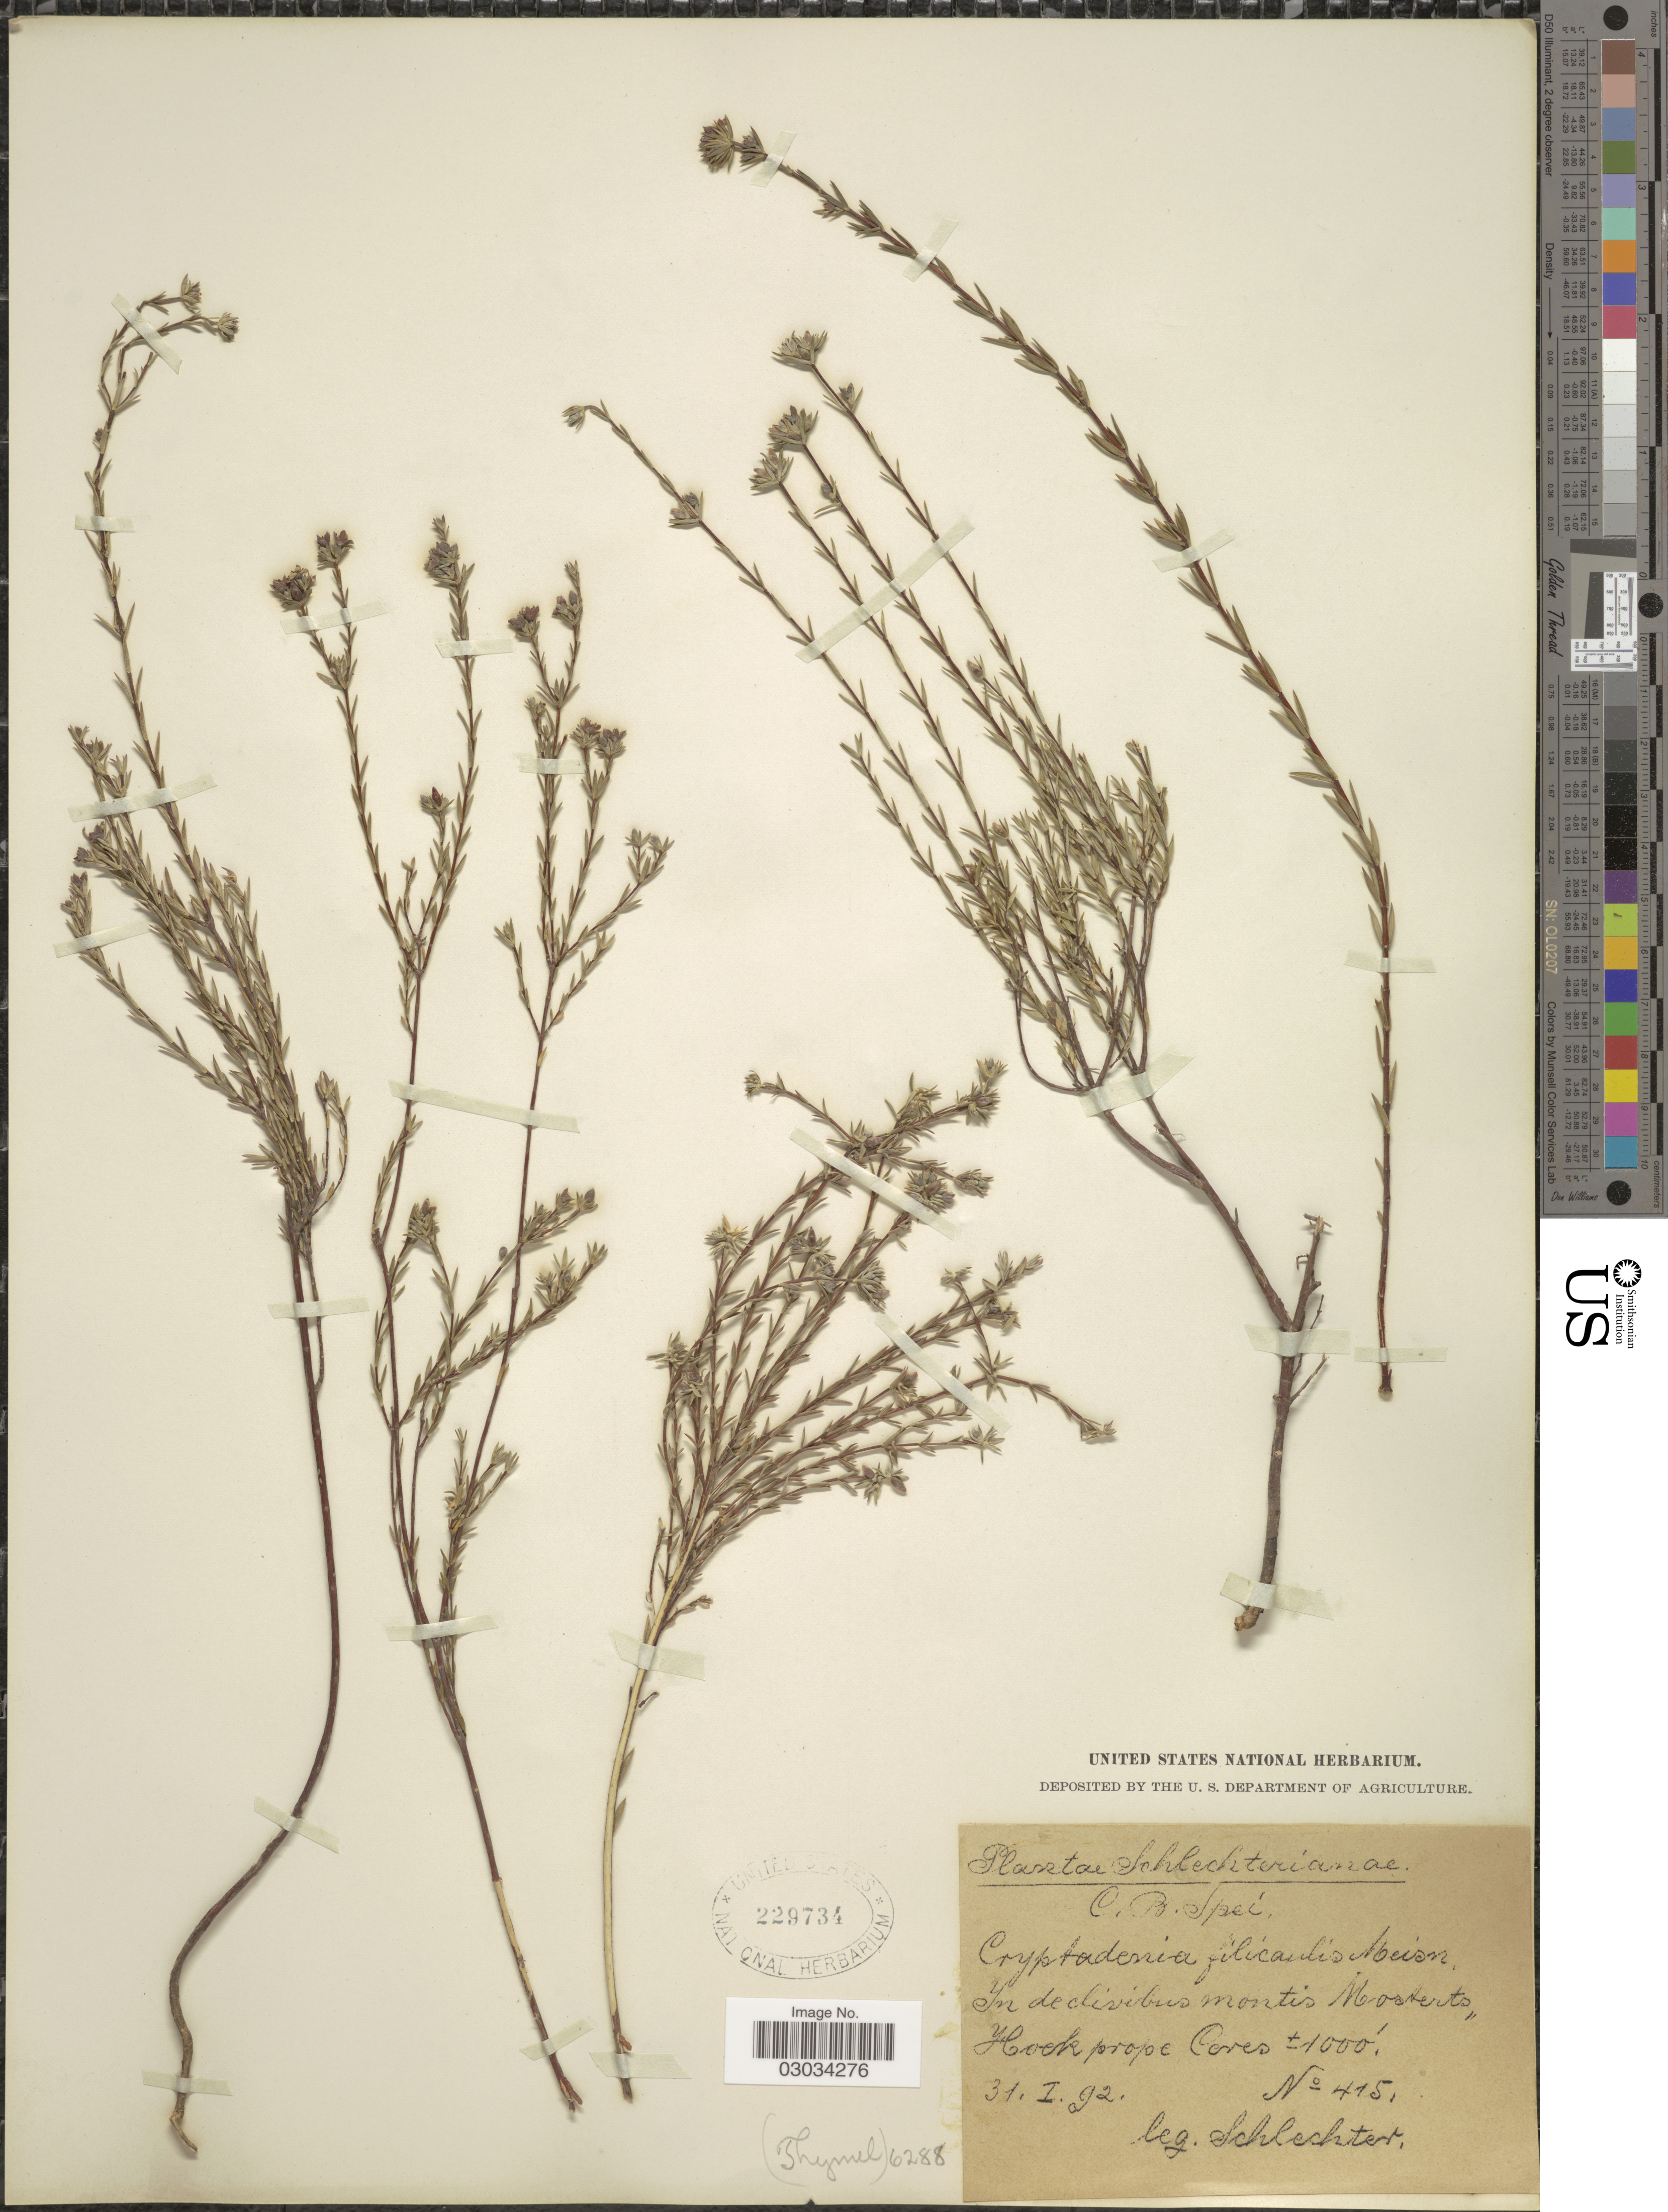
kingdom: Plantae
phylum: Tracheophyta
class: Magnoliopsida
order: Malvales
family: Thymelaeaceae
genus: Lachnaea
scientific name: Lachnaea filicaulis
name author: (Meisn.) Beyers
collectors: Schlechter, --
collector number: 415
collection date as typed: Transcribed d/m/y: 31/1/92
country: South Africa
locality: In declivibus montis Mosterts, Hoek prope Ceres.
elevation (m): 305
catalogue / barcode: US 229734